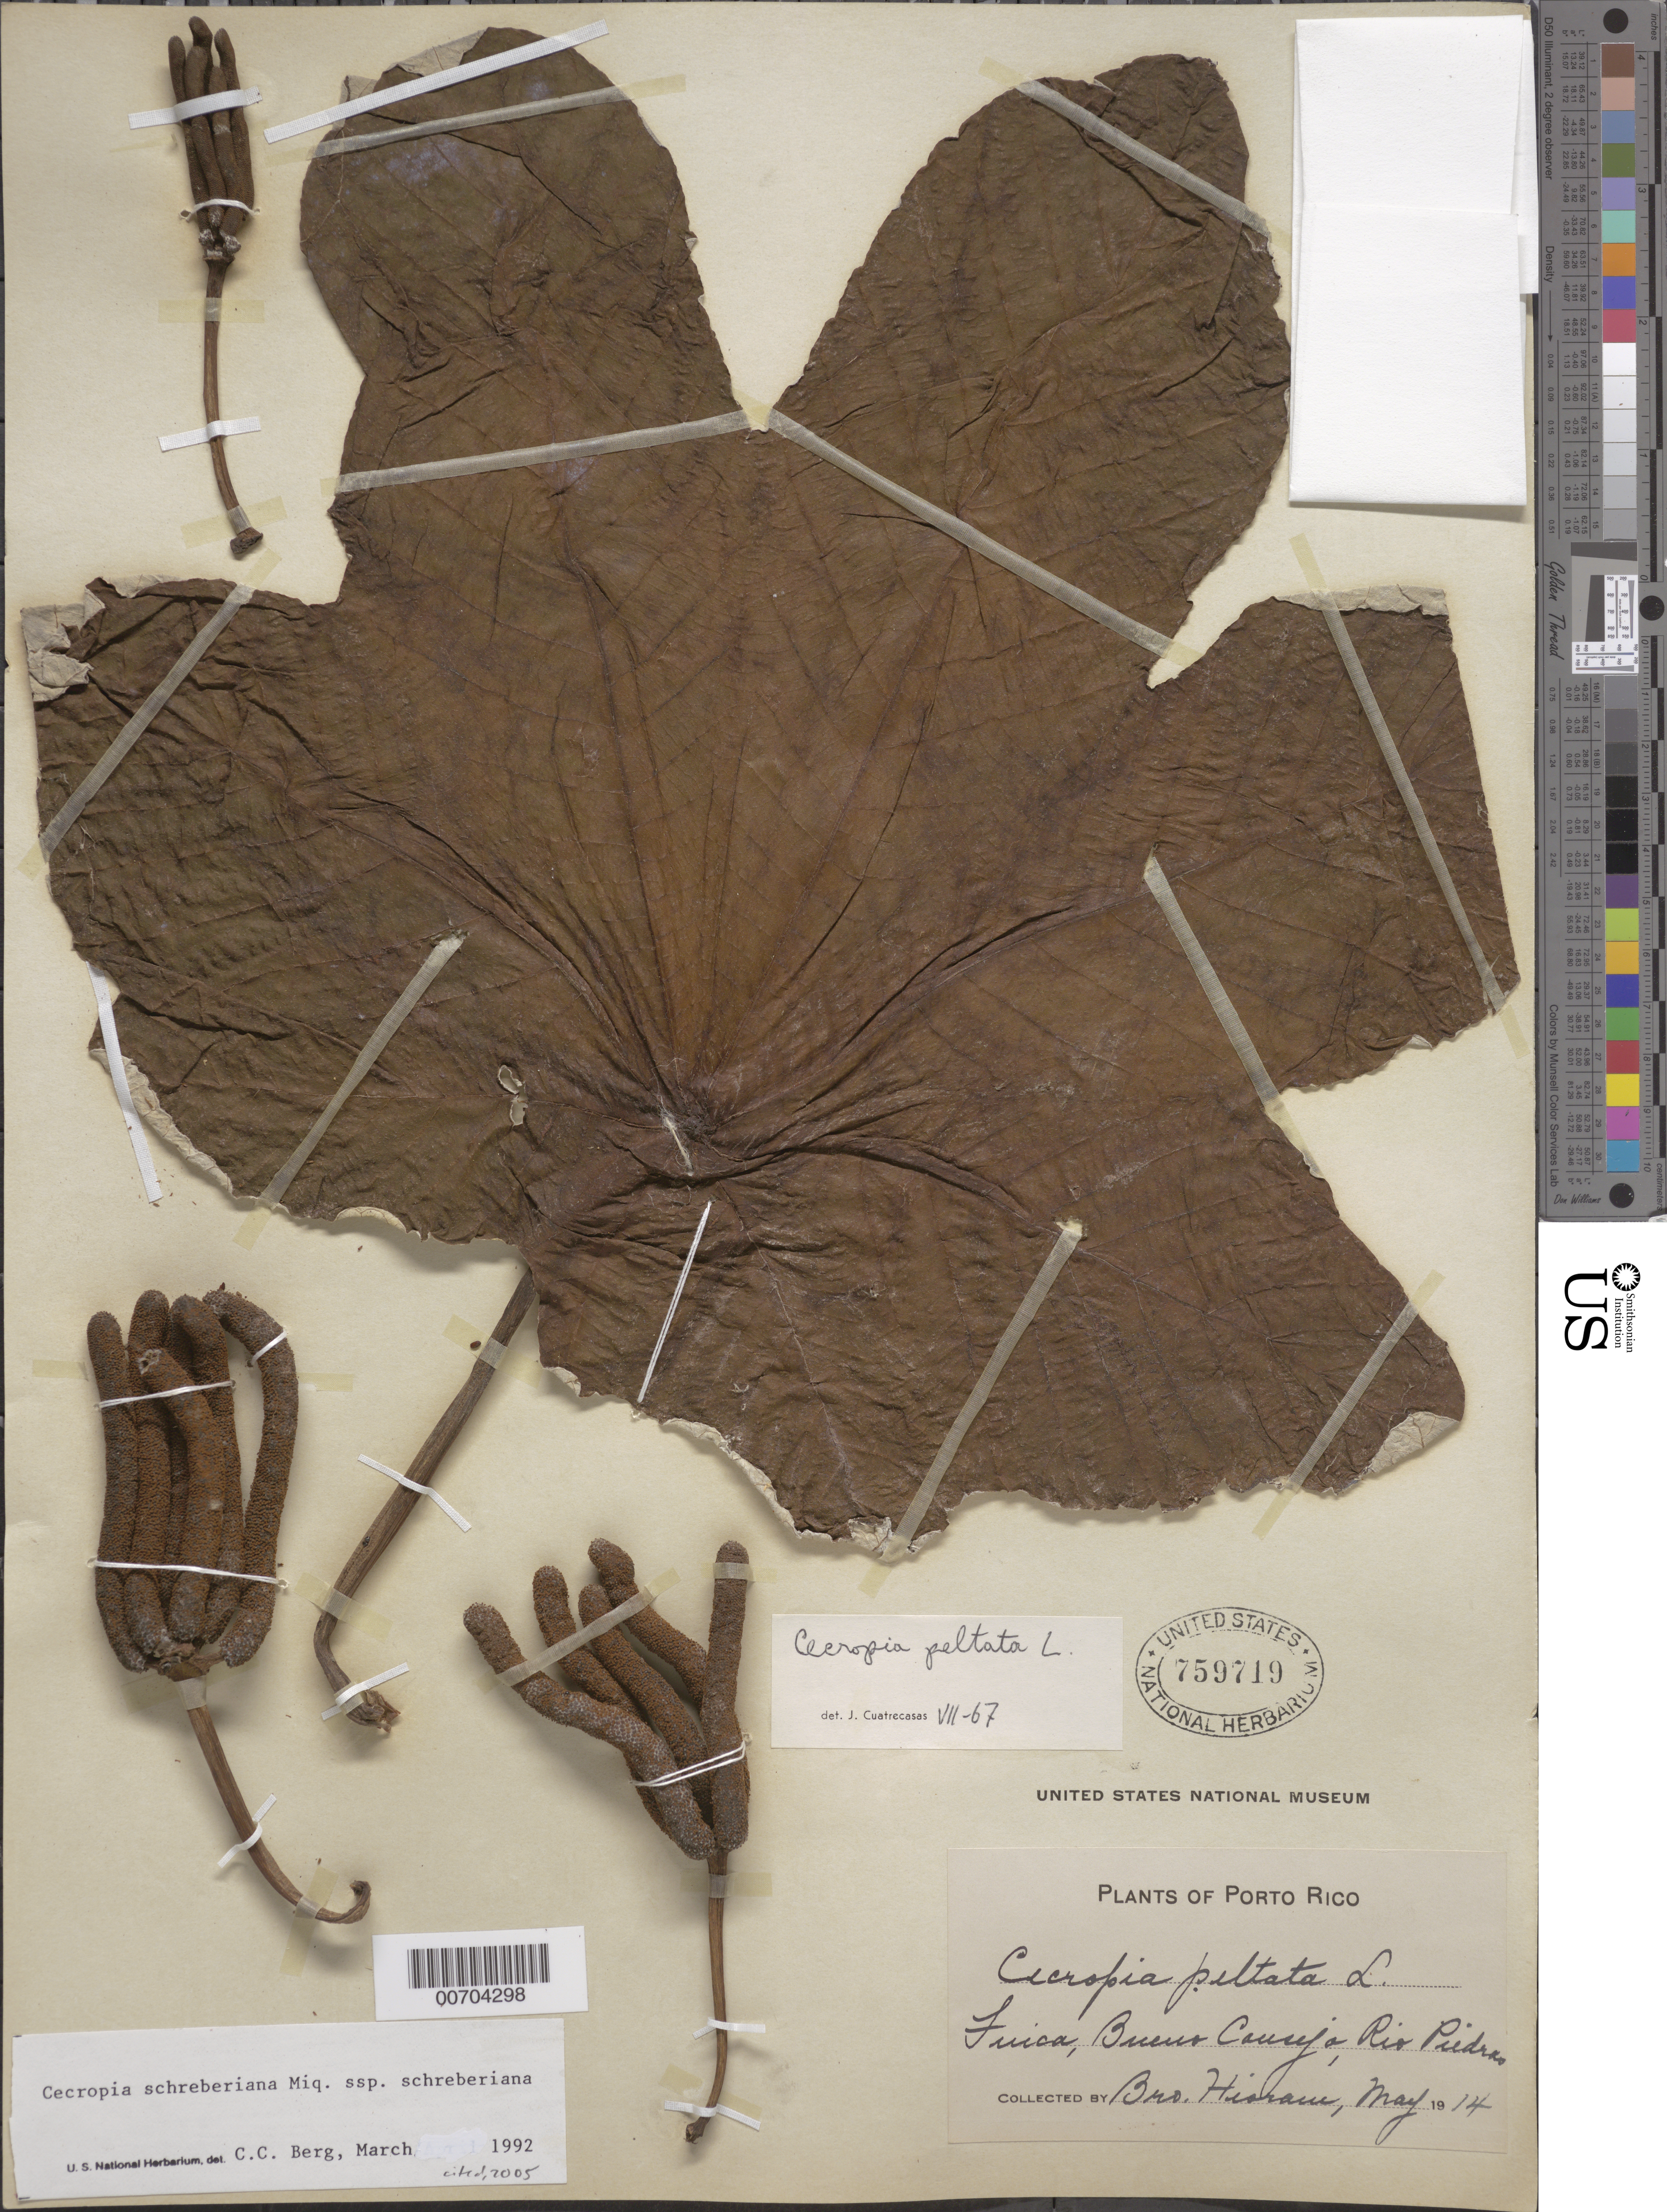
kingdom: Plantae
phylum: Tracheophyta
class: Magnoliopsida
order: Rosales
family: Urticaceae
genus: Cecropia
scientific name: Cecropia schreberiana subsp. schreberiana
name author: Miq.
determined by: Berg, C. C.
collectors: Bro. Hioram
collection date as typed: May 1914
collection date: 1914-05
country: Puerto Rico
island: Greater Antilles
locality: Fuica, Bueno Cauujo, Río Piedras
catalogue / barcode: US 759719